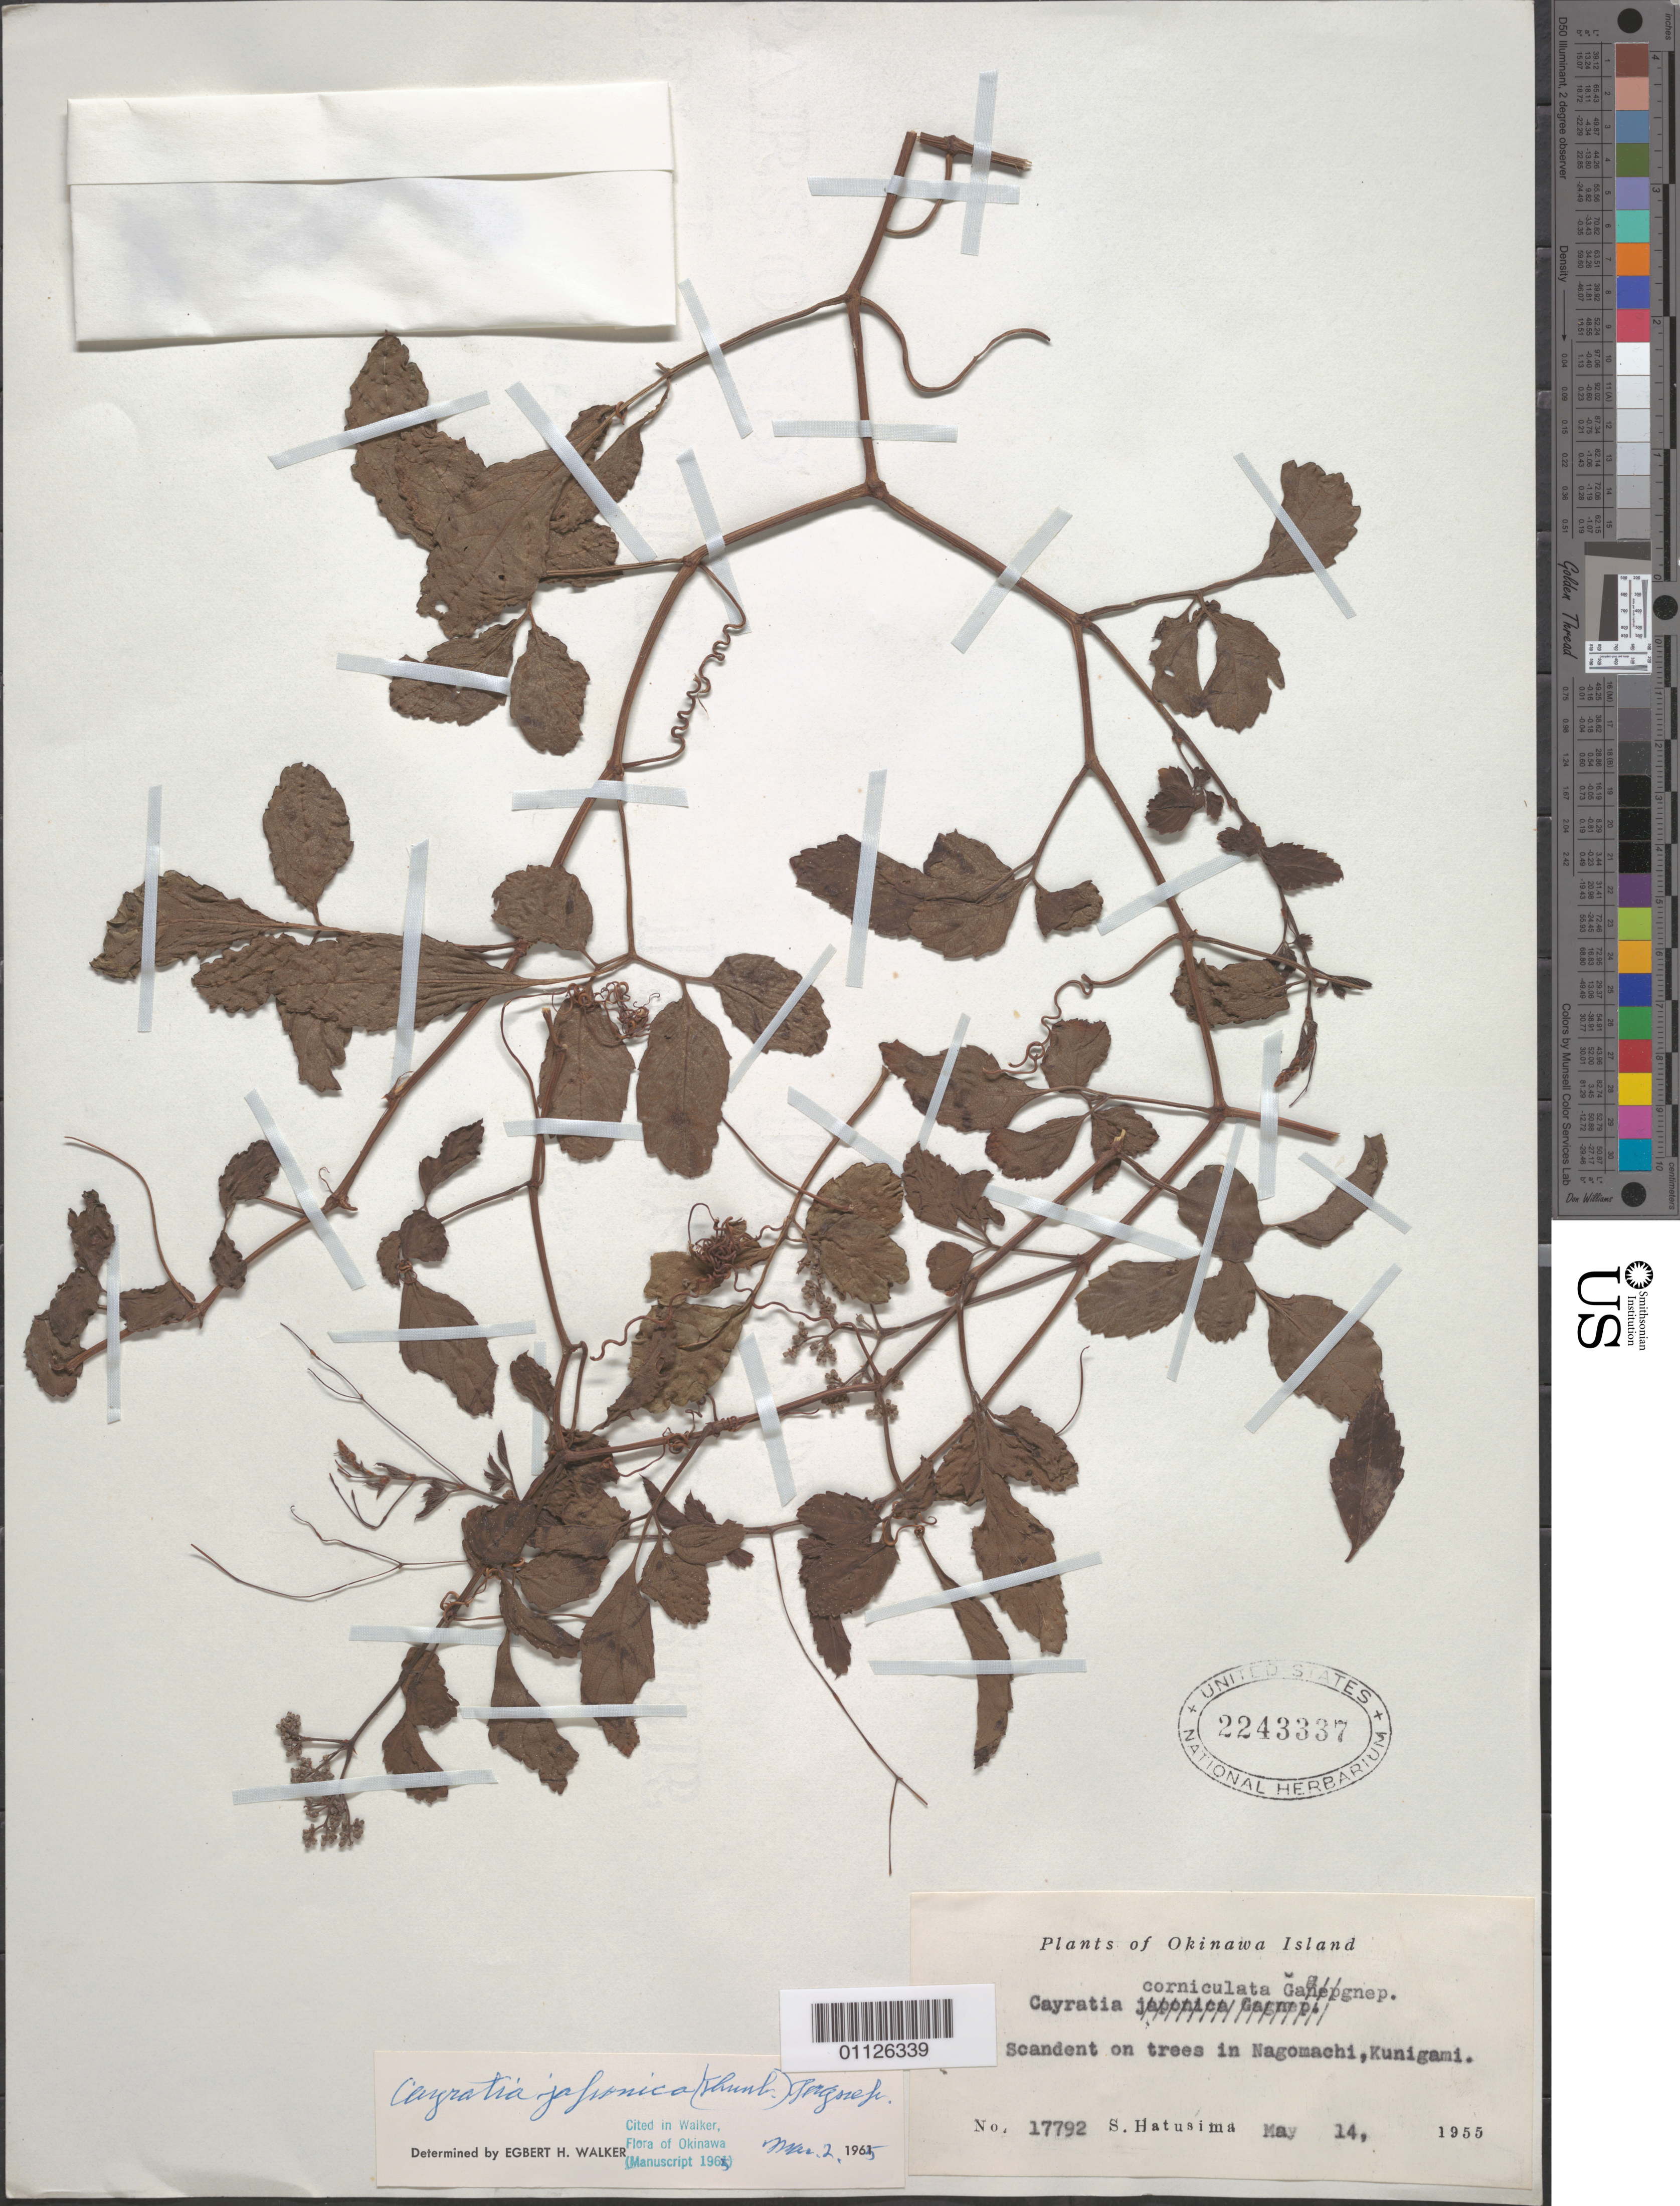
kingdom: Plantae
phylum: Tracheophyta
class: Magnoliopsida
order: Vitales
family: Vitaceae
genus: Causonis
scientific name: Causonis japonica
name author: (Thunb.) Raf.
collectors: S. Hatusima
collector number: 17792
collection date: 1955-05-14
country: Japan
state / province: Okinawa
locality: Nagomachi, Kunigami.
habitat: Scandent on trees.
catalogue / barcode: US 2243337